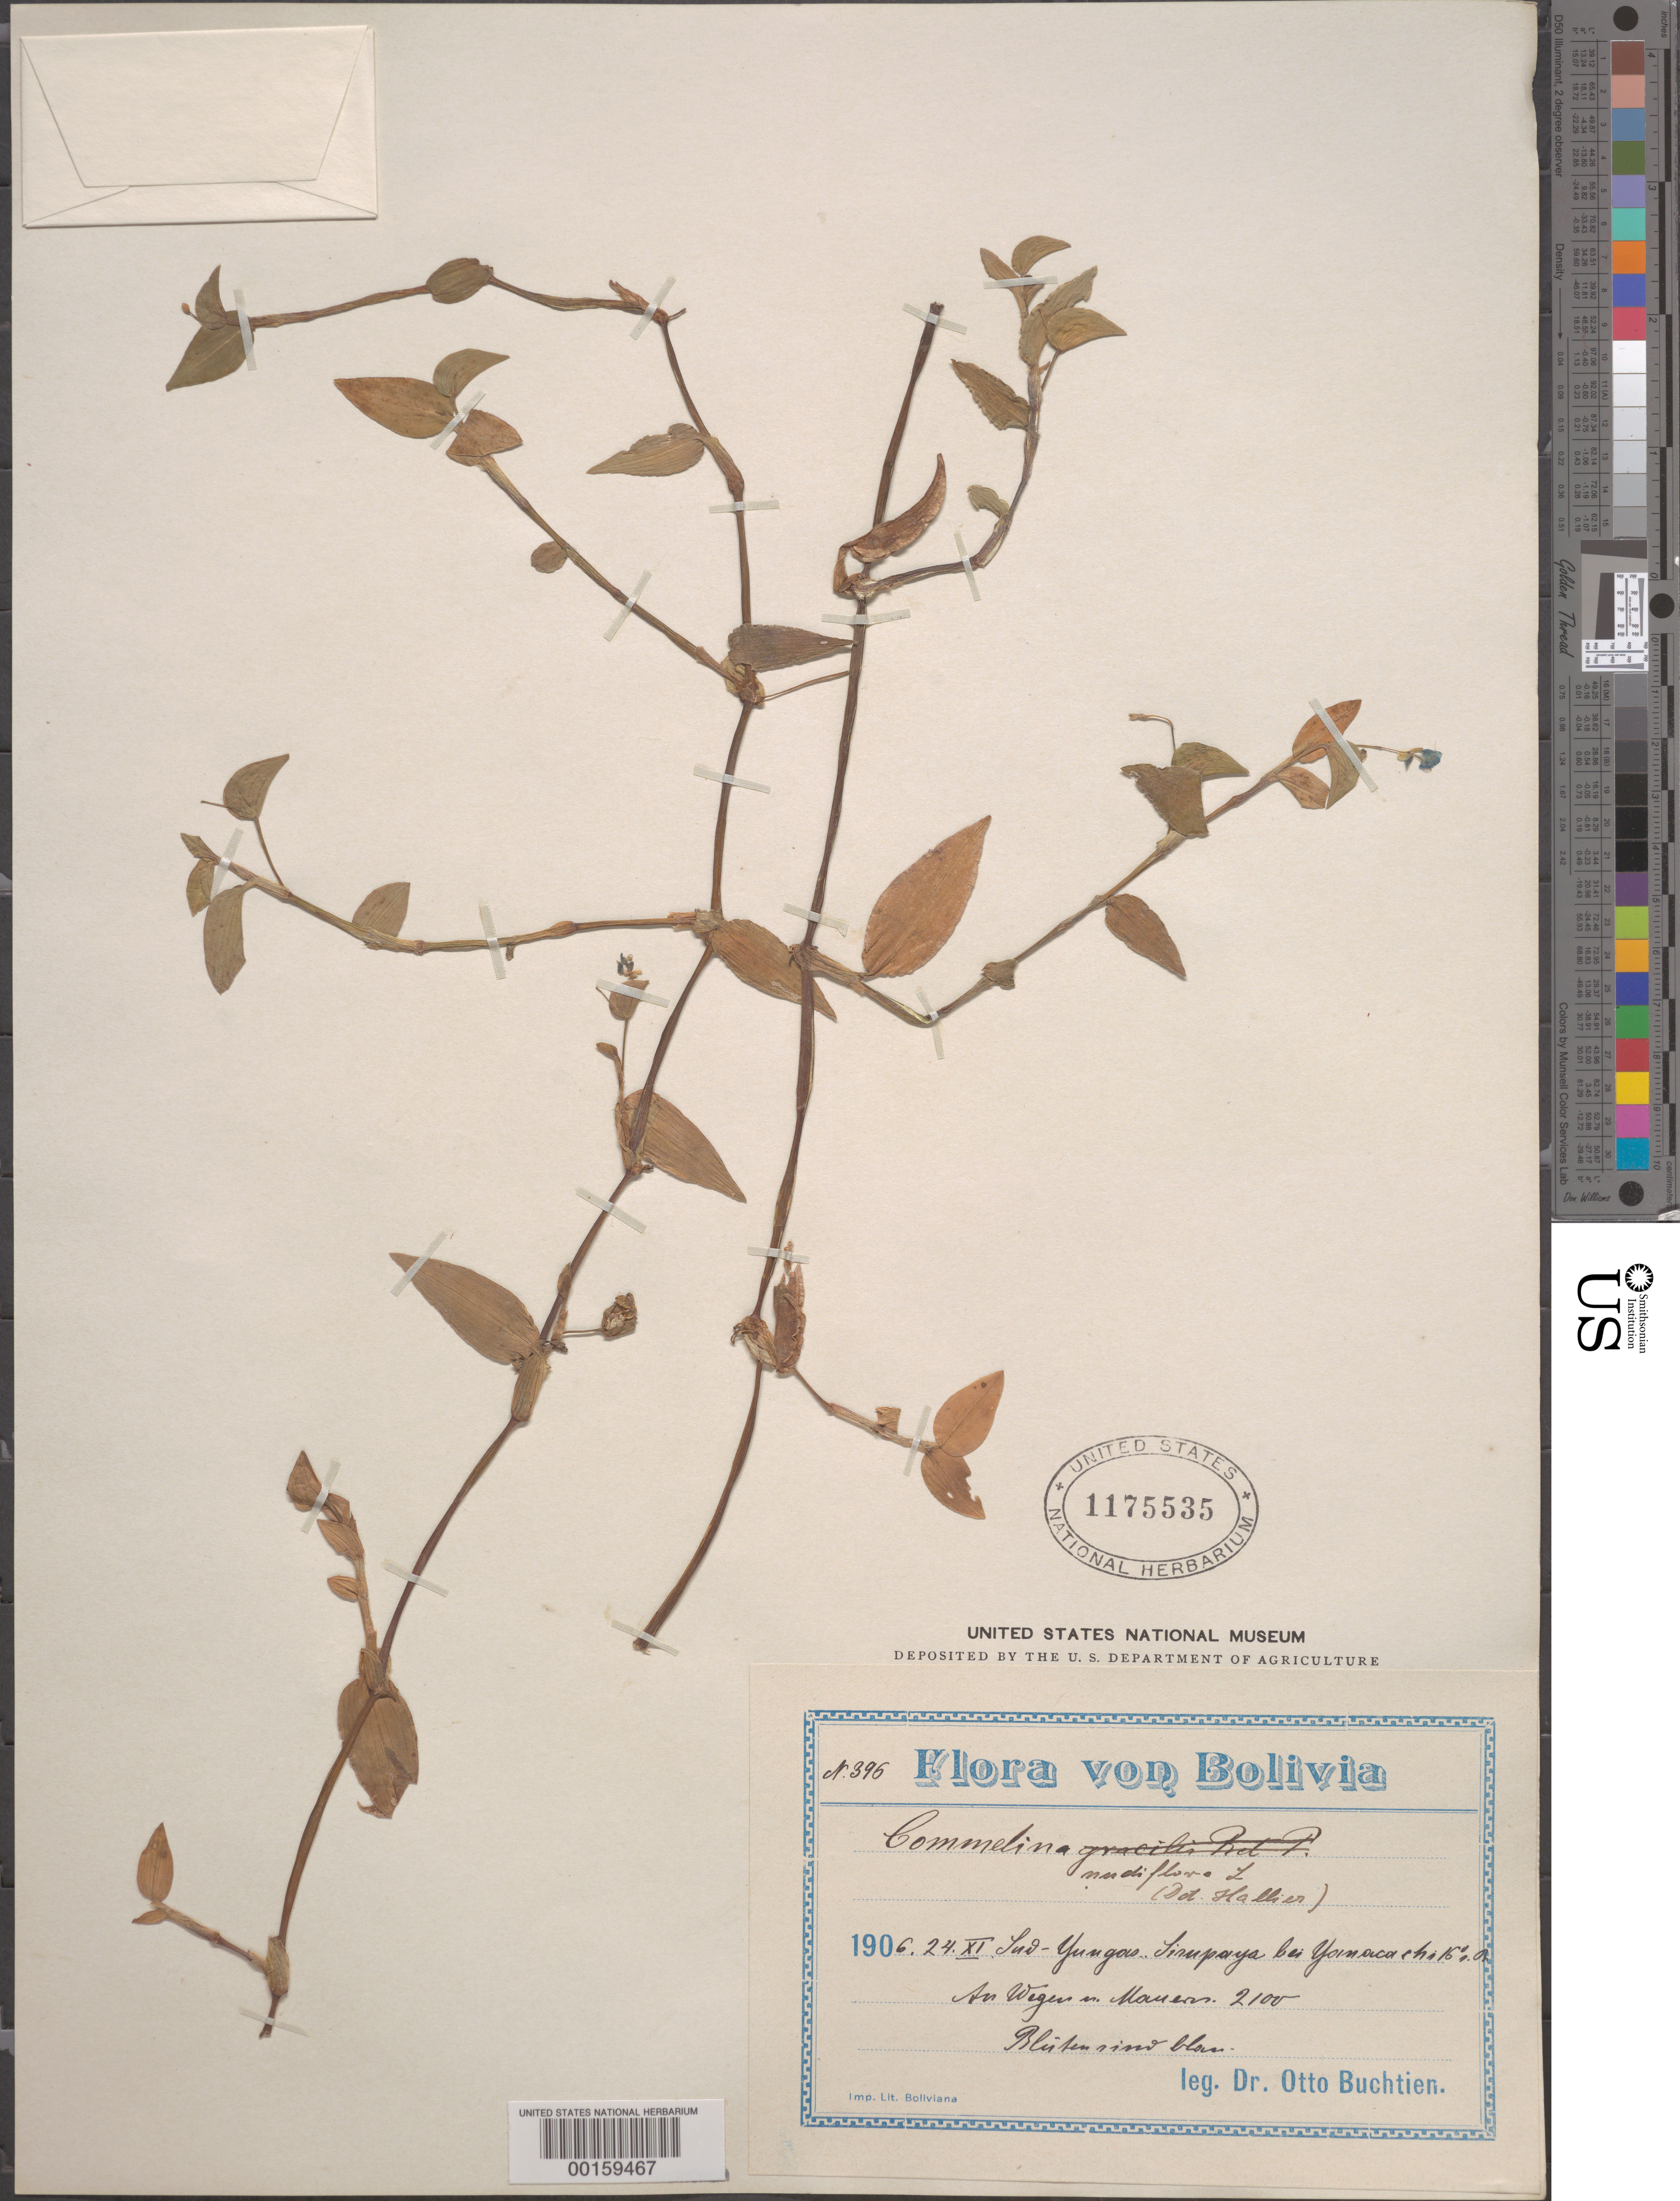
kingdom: Plantae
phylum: Tracheophyta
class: Liliopsida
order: Commelinales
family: Commelinaceae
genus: Commelina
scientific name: Commelina diffusa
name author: Burm. f.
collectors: O. Buchtien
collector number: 396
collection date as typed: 24 Nov 1906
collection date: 1906-11-24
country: Bolivia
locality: Sao Yungas; Sirupaya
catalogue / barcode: US 1175535